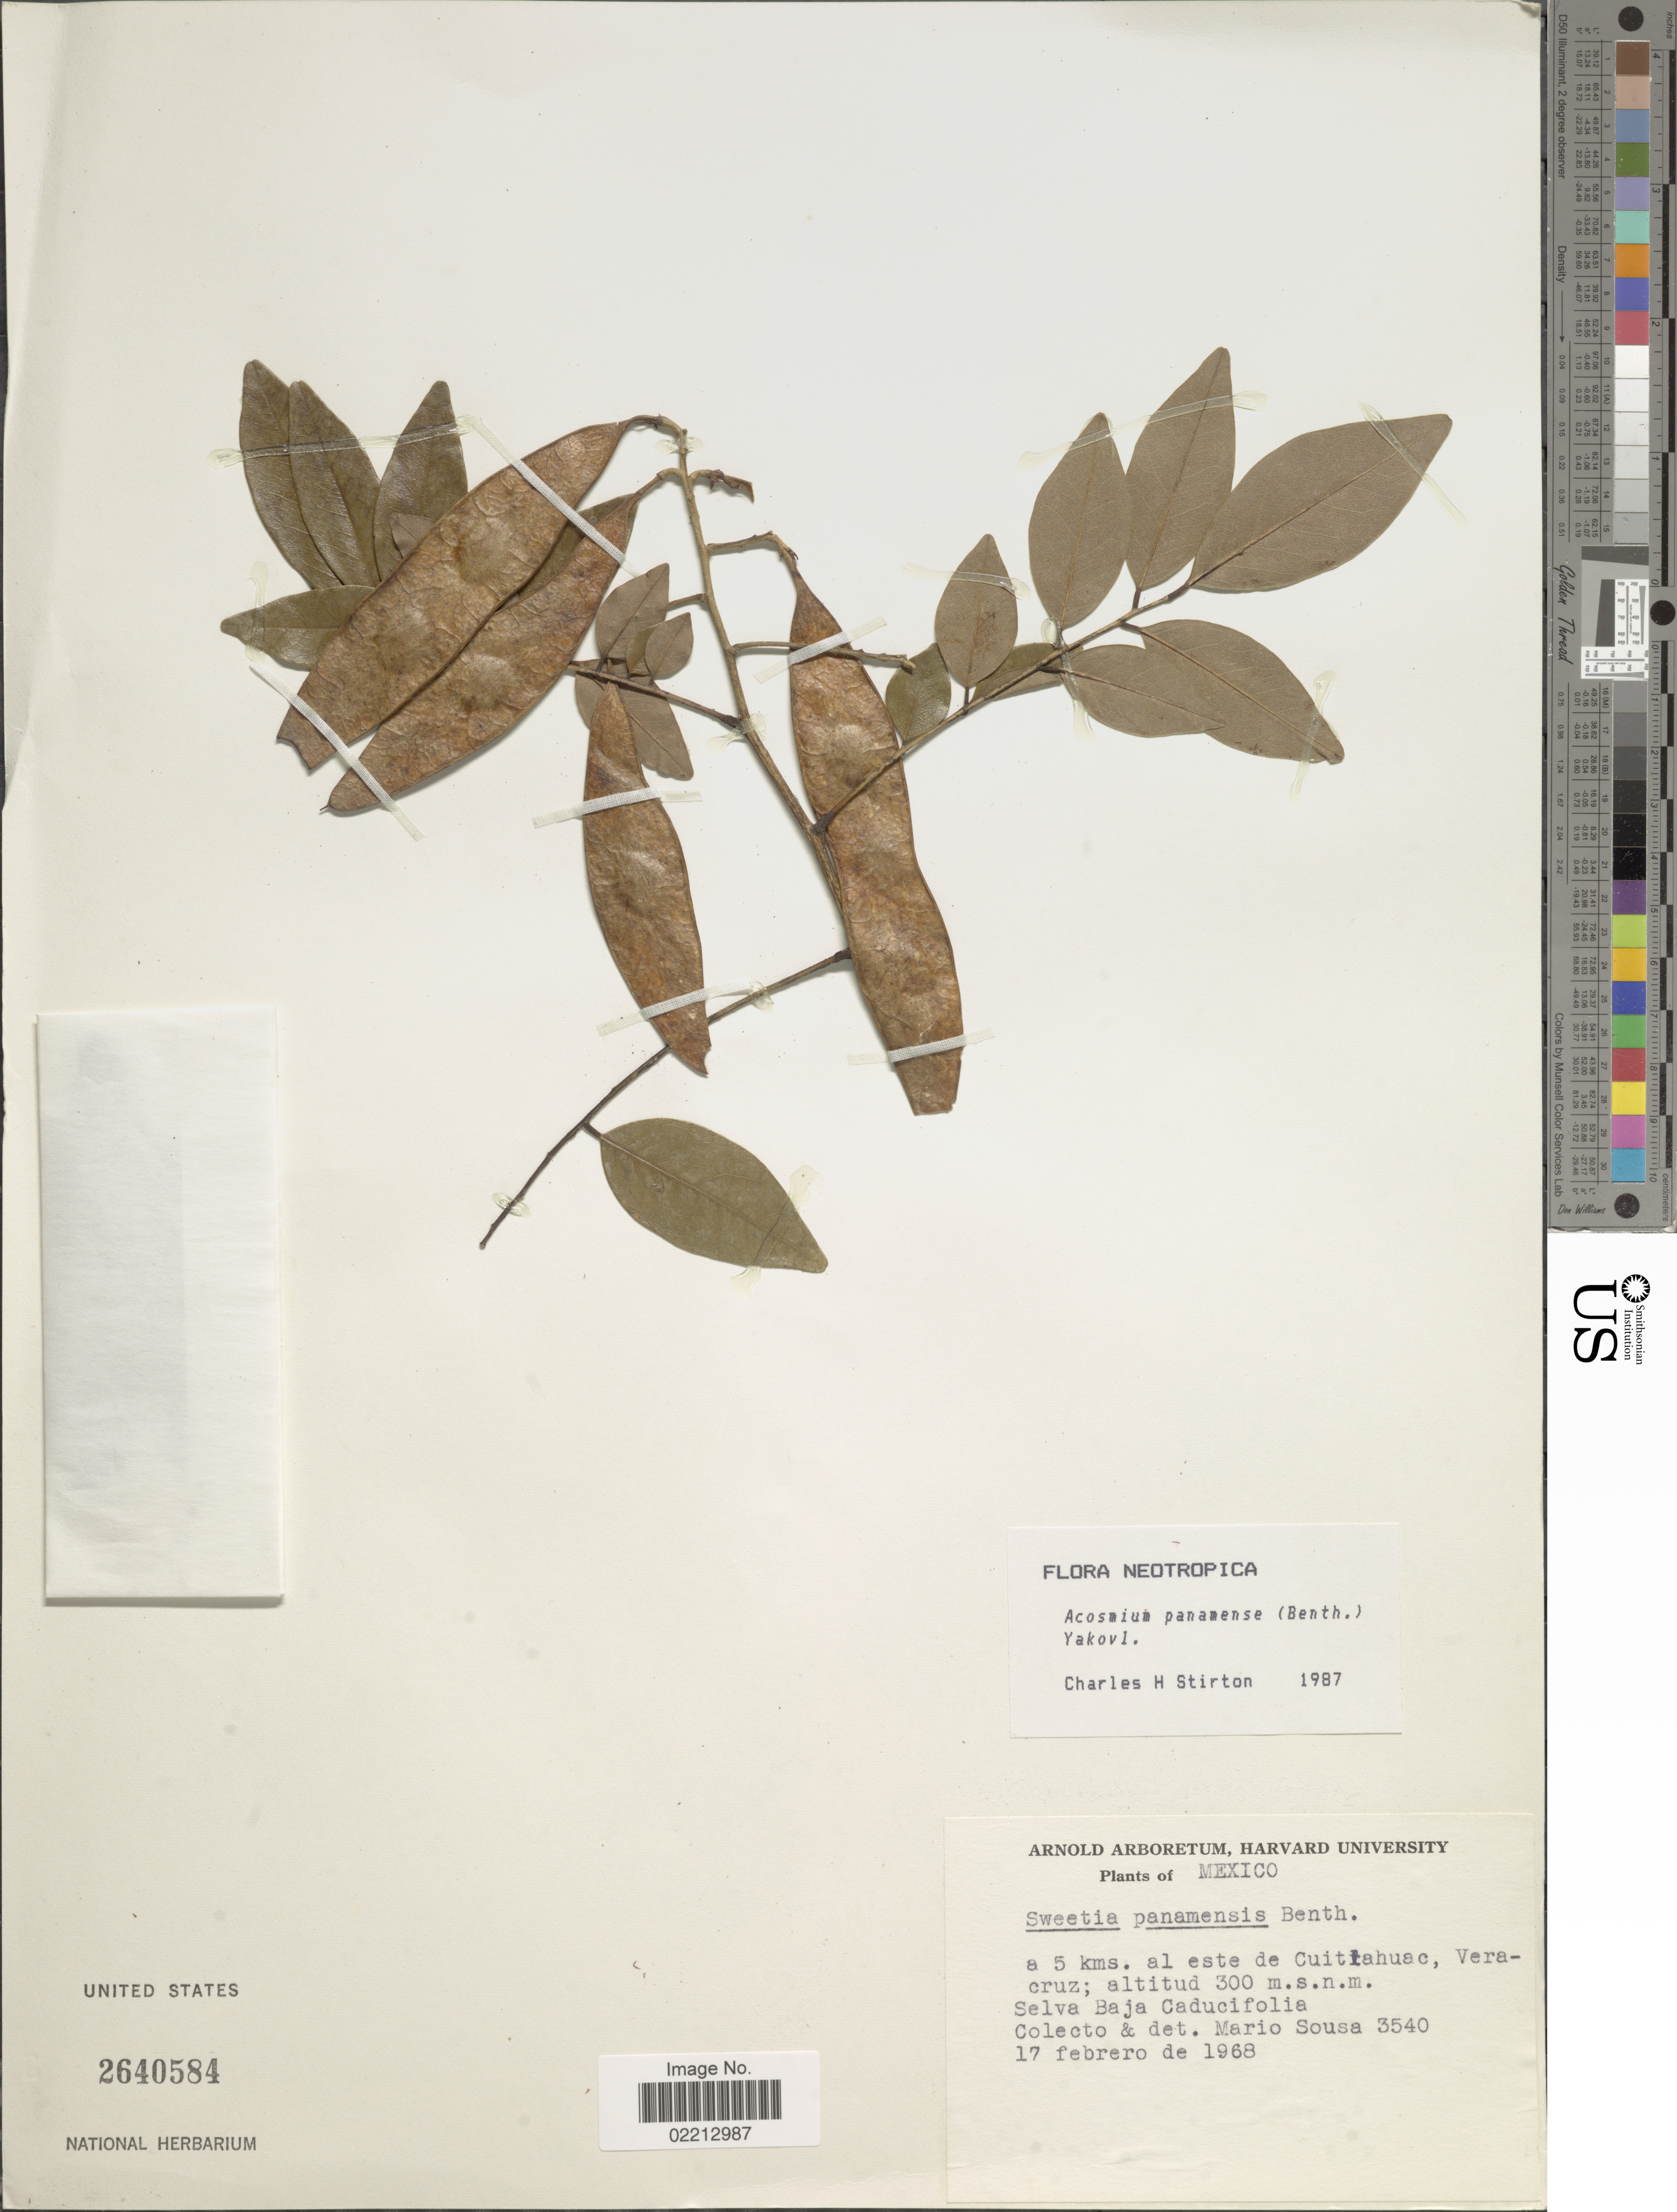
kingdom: Plantae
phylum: Tracheophyta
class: Magnoliopsida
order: Fabales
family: Fabaceae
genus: Acosmium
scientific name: Acosmium panamense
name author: (Benth.) Yakovlev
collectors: M. Sousa S.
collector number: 3540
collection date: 1968-02-17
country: Mexico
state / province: Veracruz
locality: A 5 kms. al este de Cuitlahuac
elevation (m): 300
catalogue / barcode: US 2640584